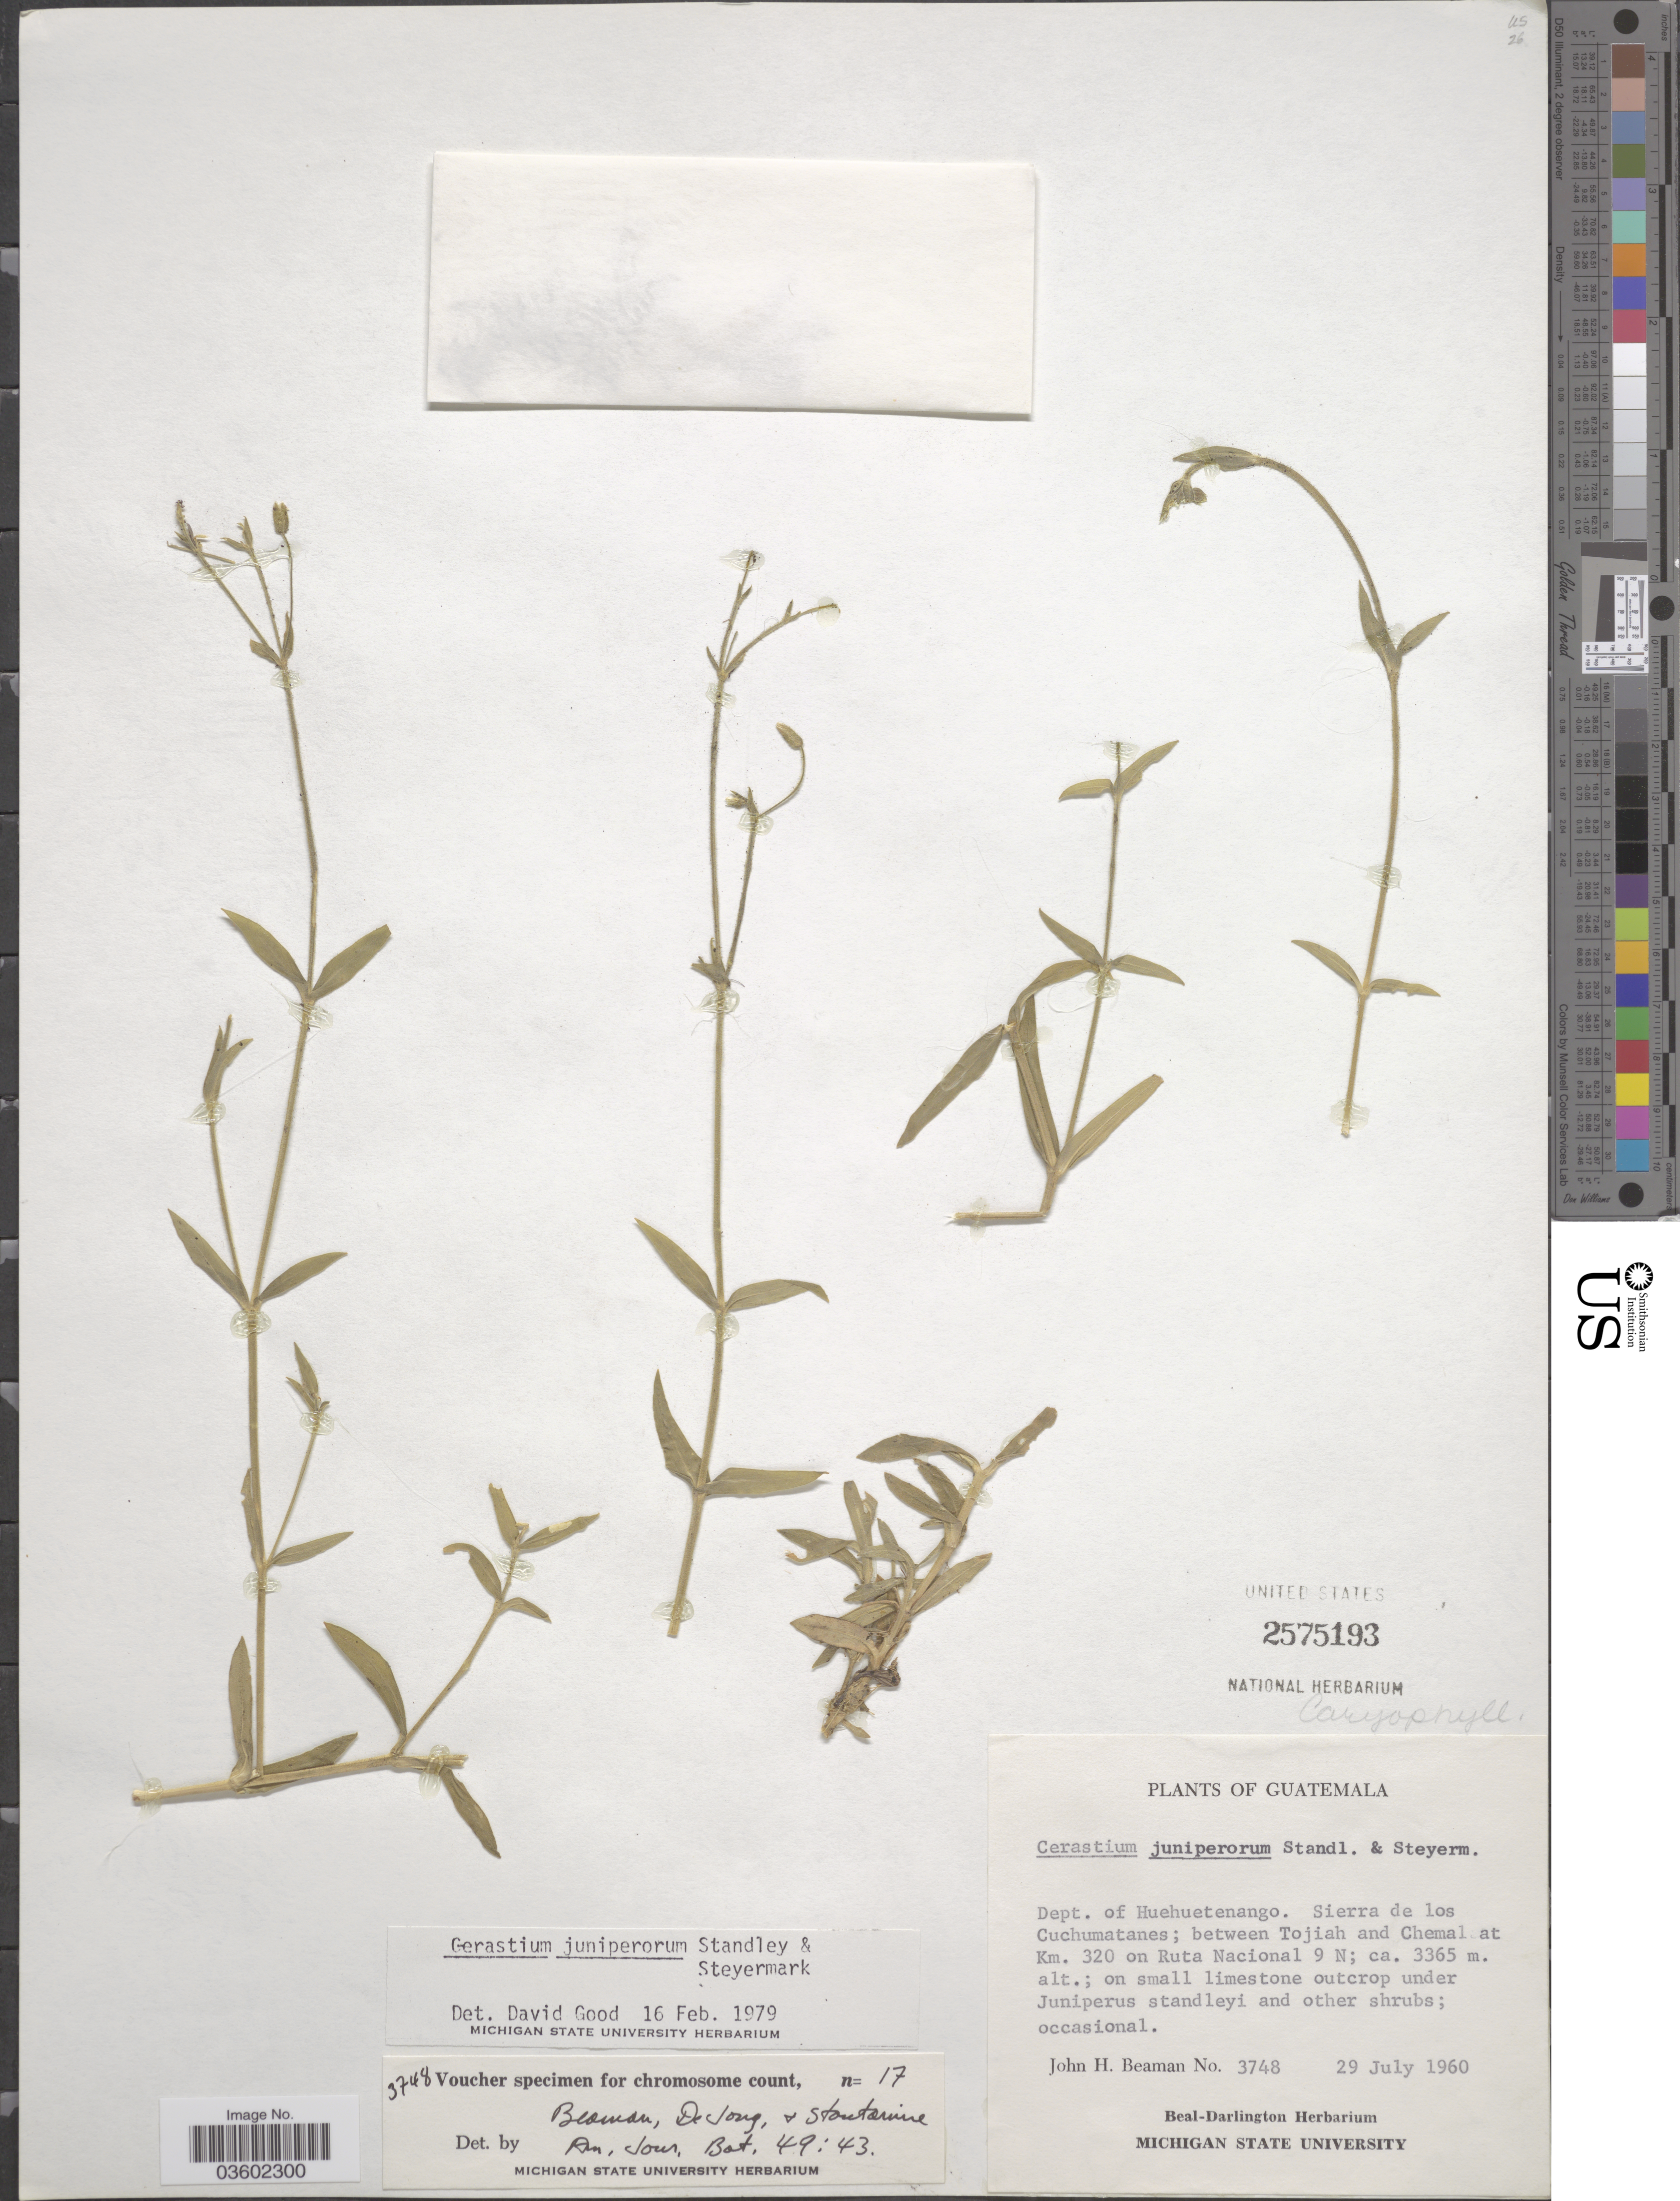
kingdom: Plantae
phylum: Tracheophyta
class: Magnoliopsida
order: Caryophyllales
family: Caryophyllaceae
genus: Cerastium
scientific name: Cerastium juniperorum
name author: Standl. & Steyerm.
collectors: J. H. Beaman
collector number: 3748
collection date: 1960-07-29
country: Guatemala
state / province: Huehuetenango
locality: Dept. of Huehuetenango. Sierra de los Cuchumatanes; between Tojiah and Chemal at Km. 320 on Ruta Nacional 9 N.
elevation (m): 3365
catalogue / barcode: US 2575193